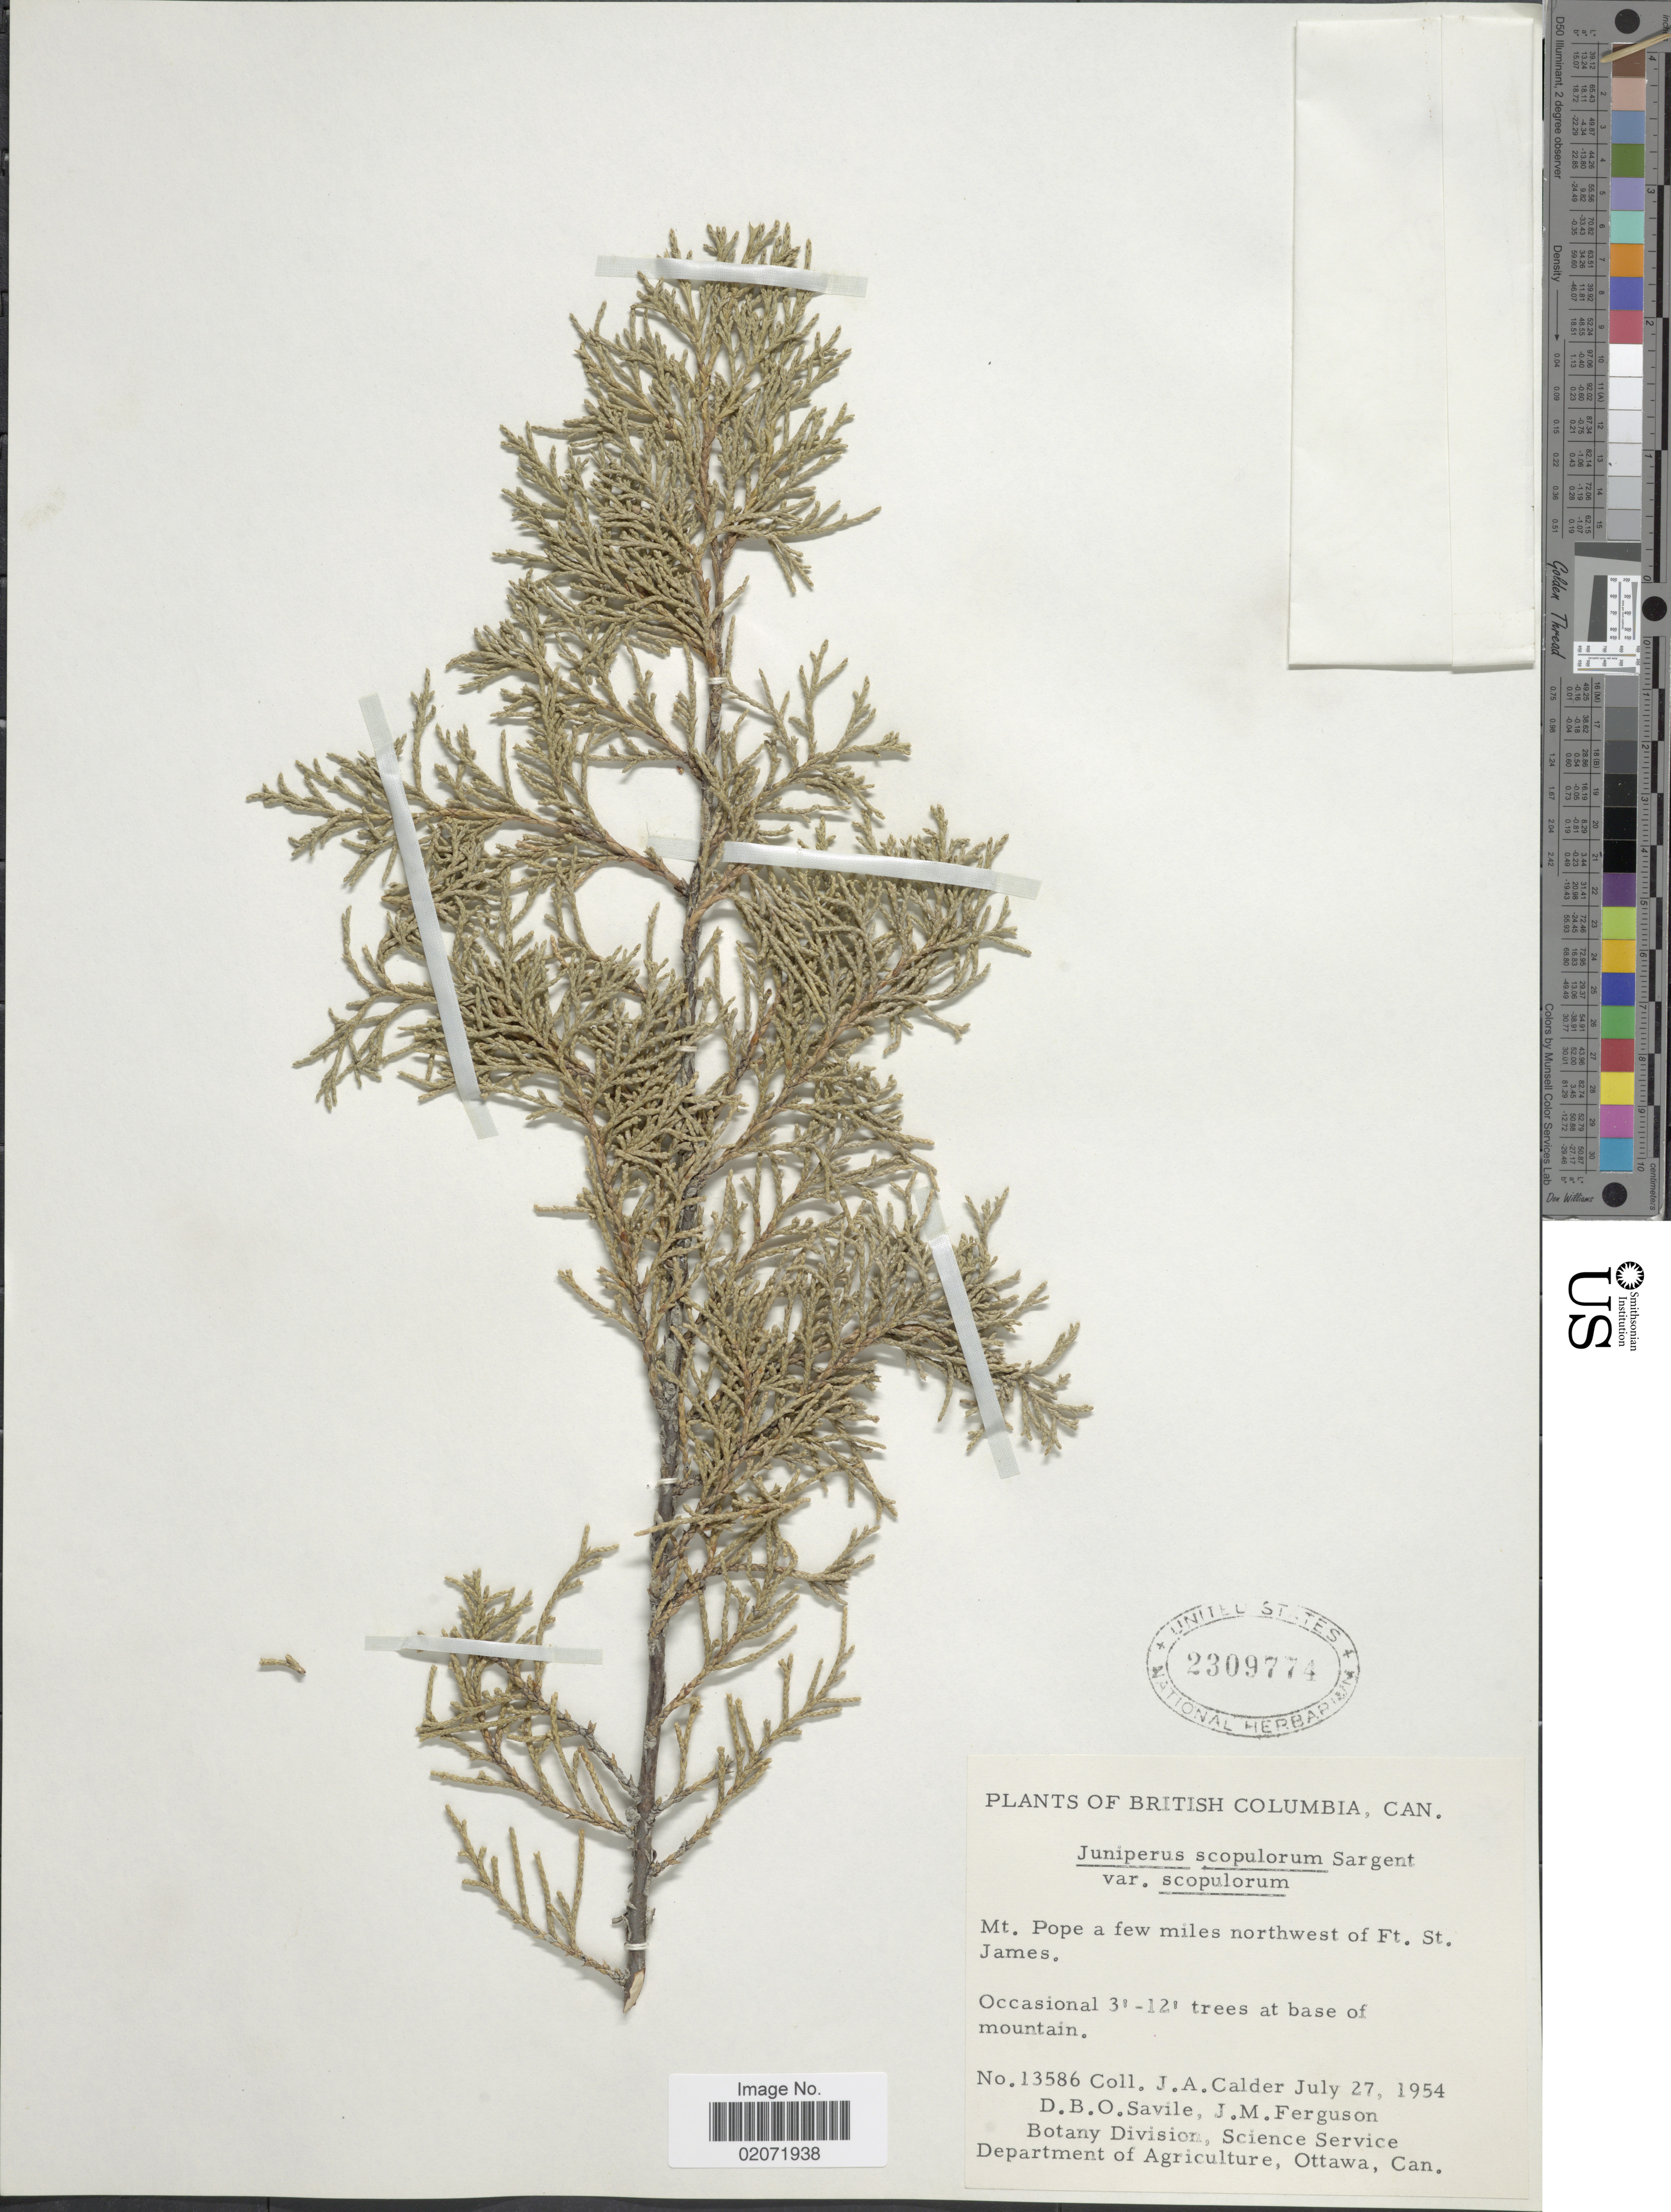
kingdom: Plantae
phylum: Tracheophyta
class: Pinopsida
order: Pinales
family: Cupressaceae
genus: Juniperus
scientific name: Juniperus scopulorum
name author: Sarg.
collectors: J. A. Calder, D. Savile & J. M. Ferguson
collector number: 13586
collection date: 1954-07-27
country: Canada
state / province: British Columbia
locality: Mt. Pope a few miles northwest of Ft. St James.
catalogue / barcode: US 2309774